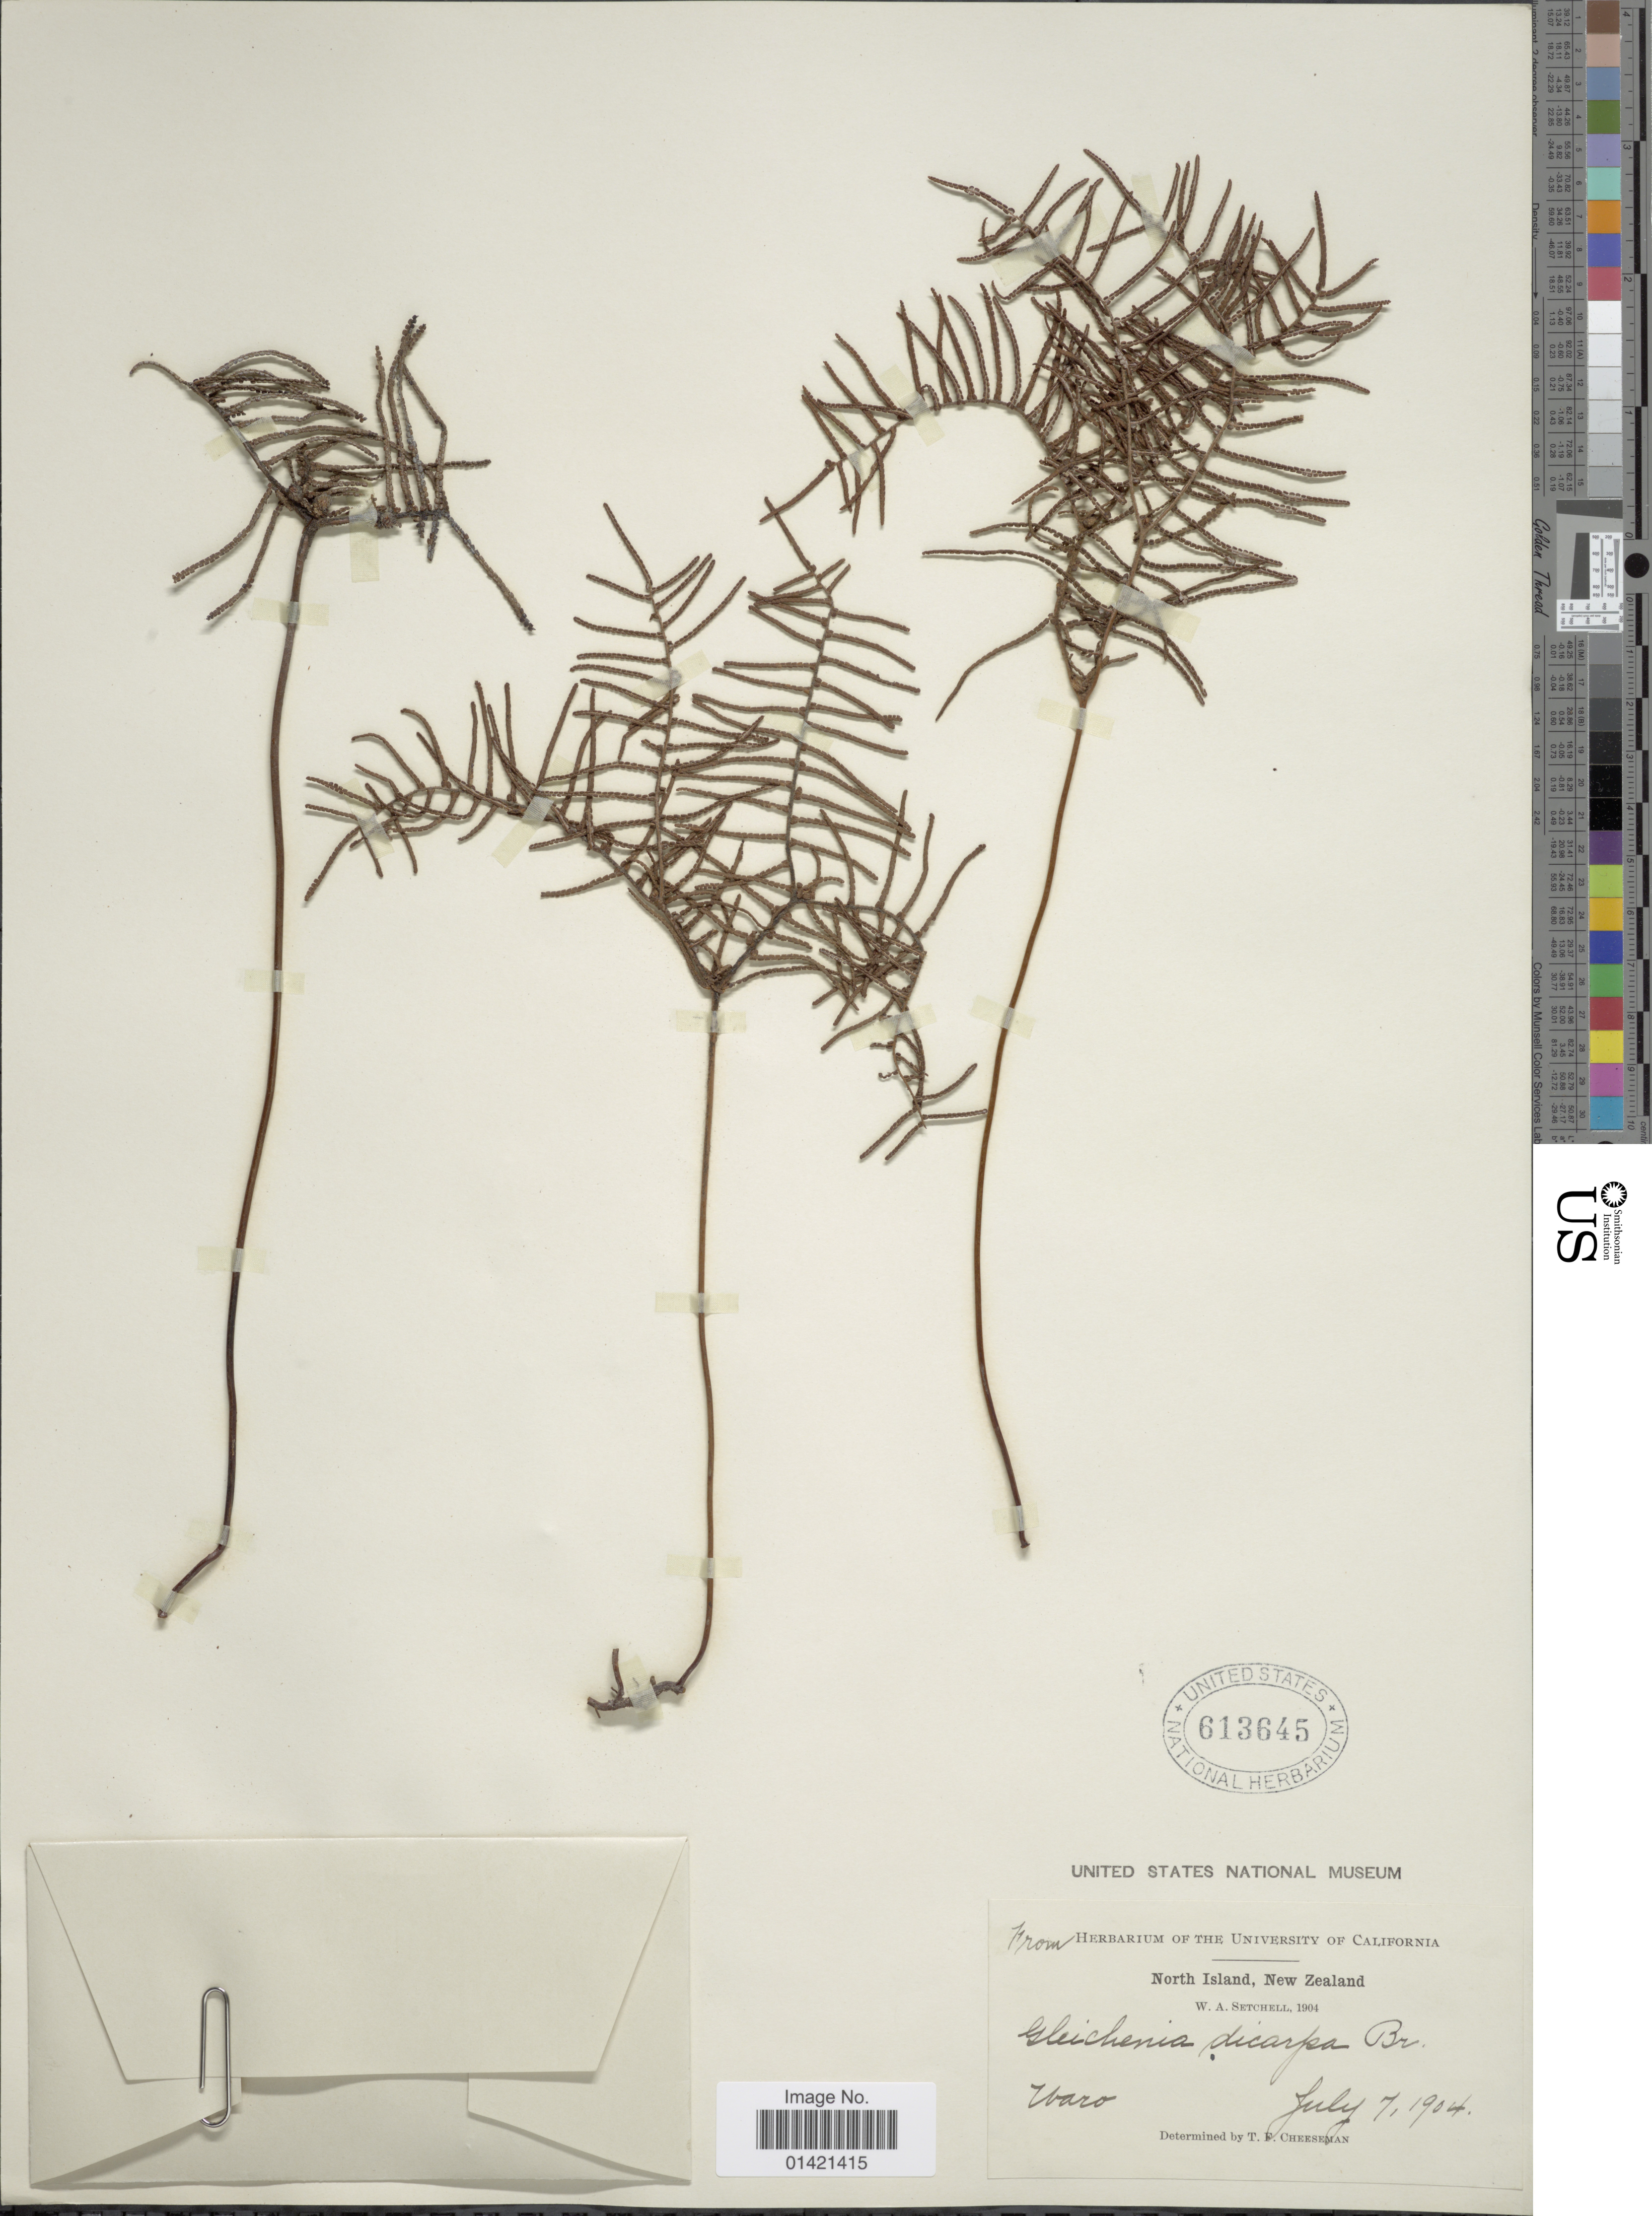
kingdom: Plantae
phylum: Tracheophyta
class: Polypodiopsida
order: Gleicheniales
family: Gleicheniaceae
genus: Gleichenia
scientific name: Gleichenia dicarpa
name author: R. Br.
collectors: W. Setchell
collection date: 1904-07-07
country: New Zealand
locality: North Island, Waro.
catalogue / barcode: US 613645